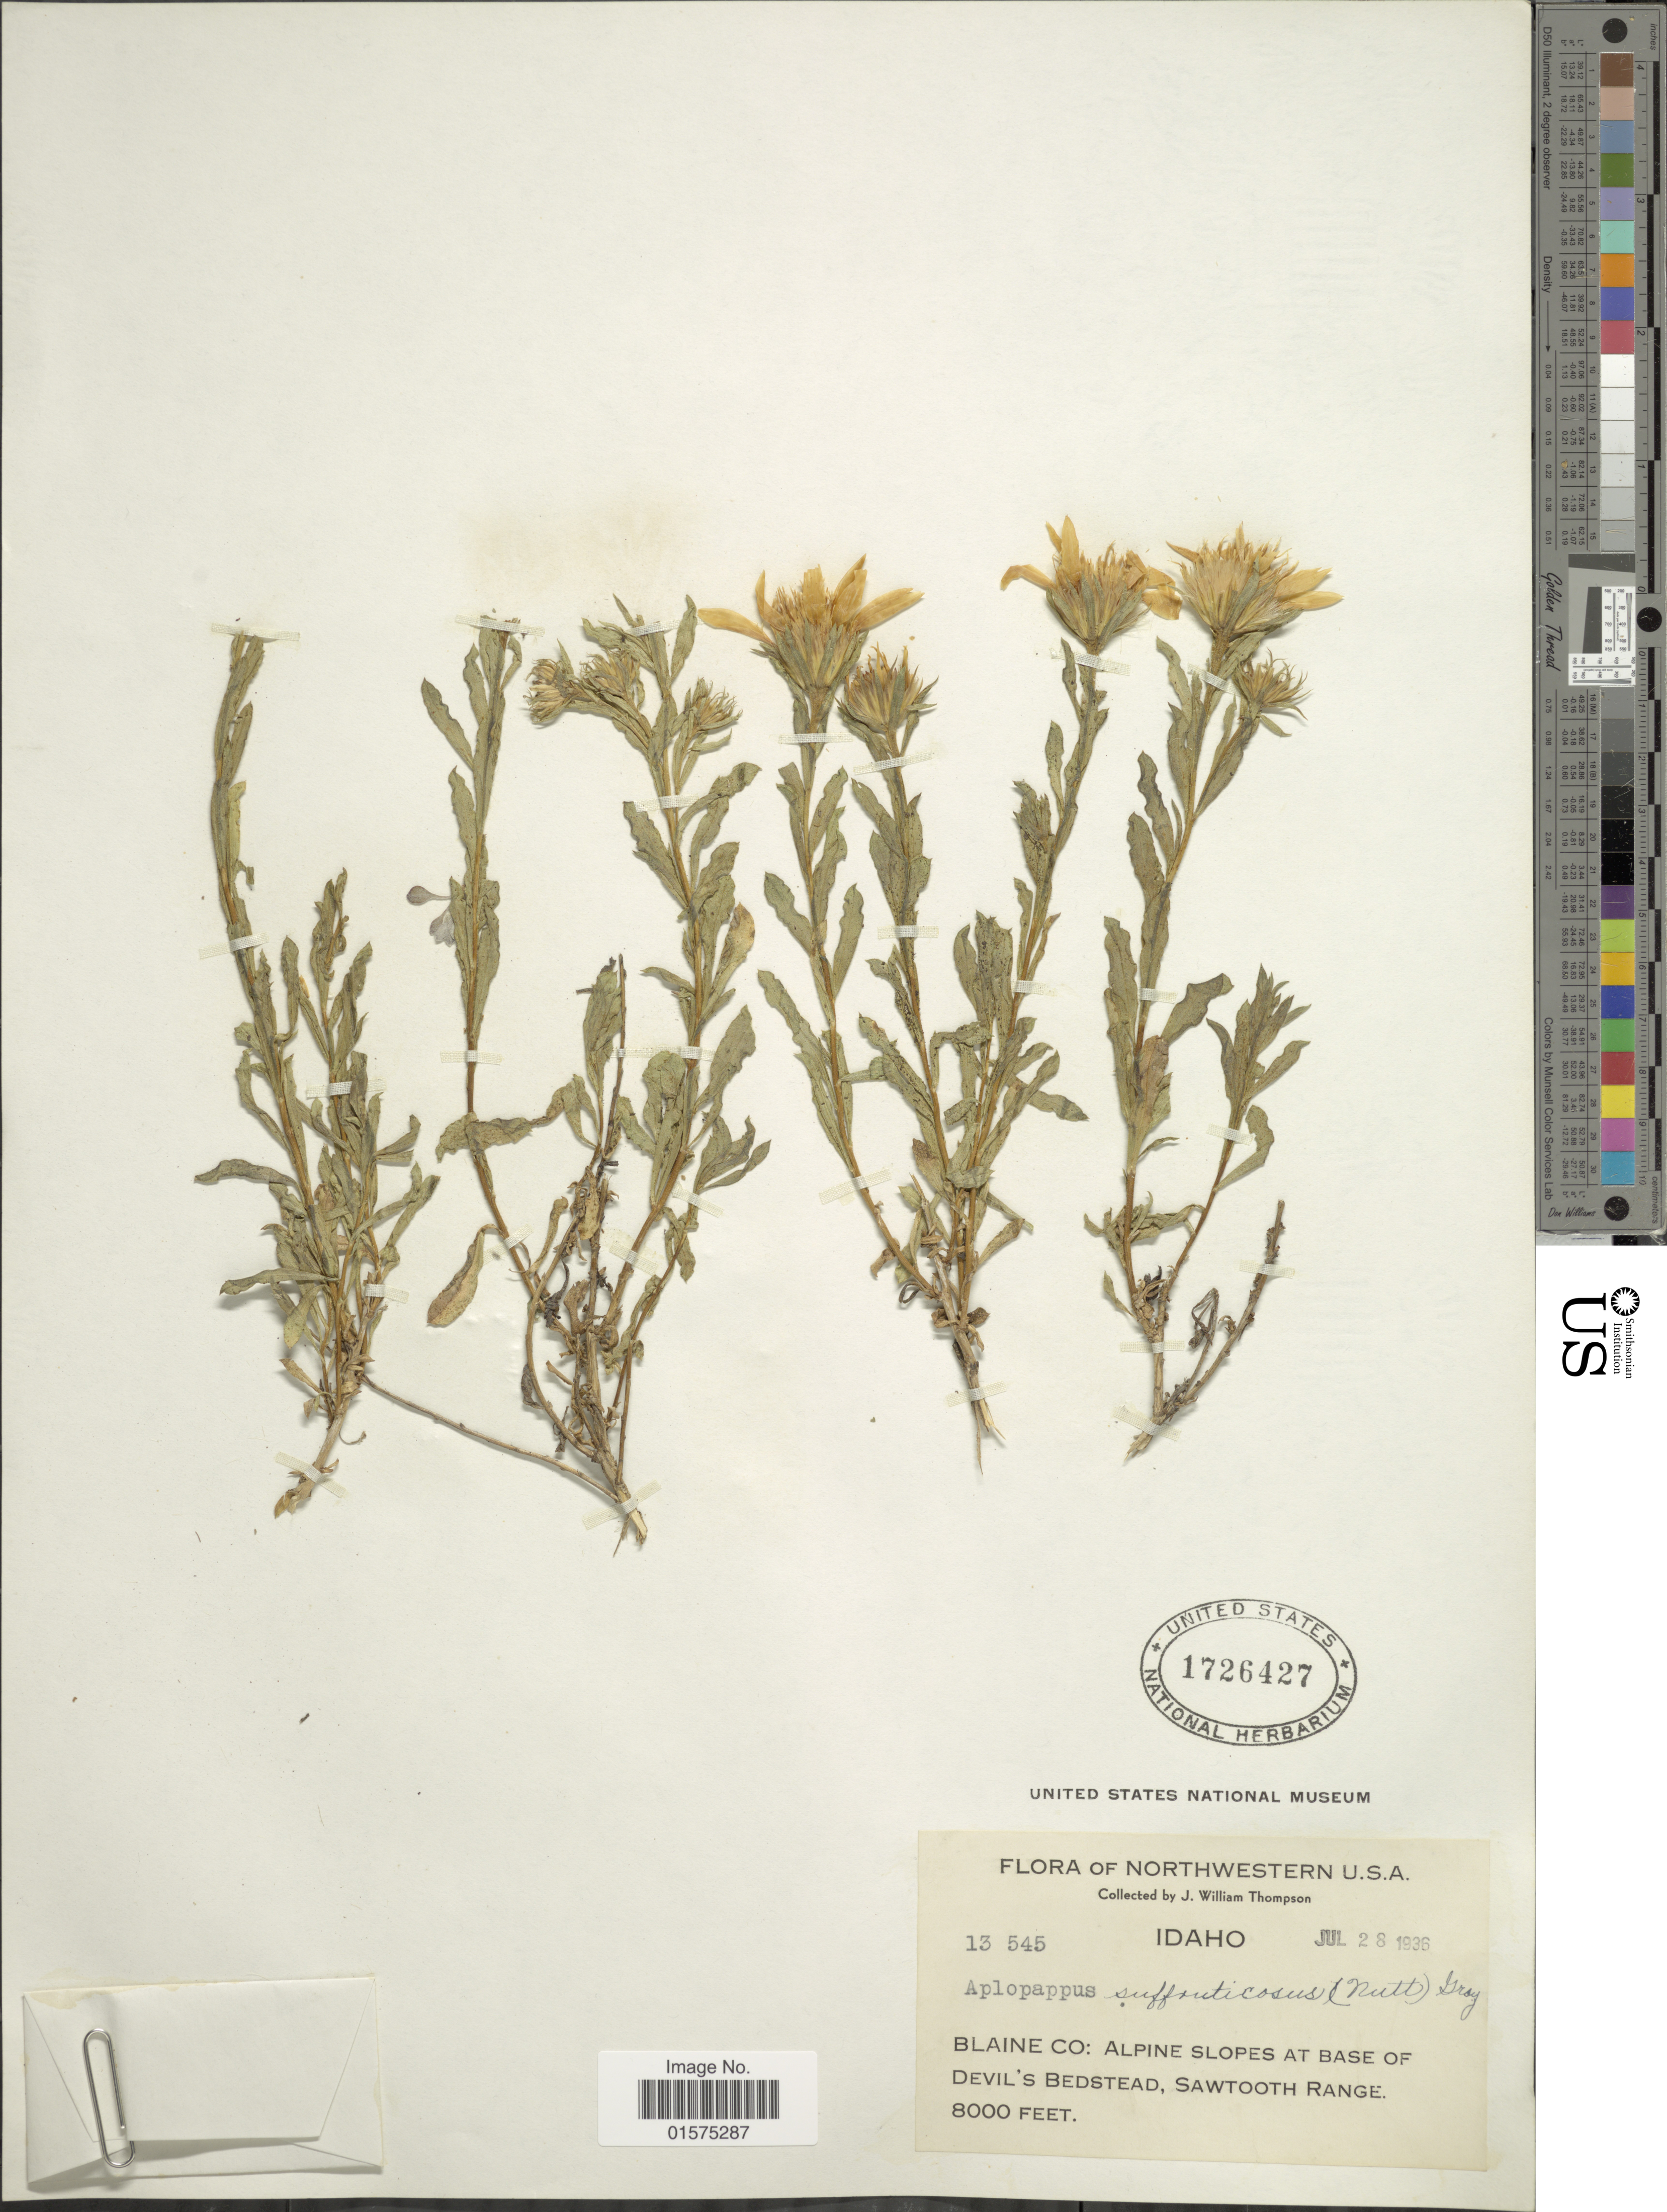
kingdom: Plantae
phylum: Tracheophyta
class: Magnoliopsida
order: Asterales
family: Asteraceae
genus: Ericameria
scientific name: Ericameria suffruticosa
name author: (Nutt.) G.L. Nesom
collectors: J. W. Thompson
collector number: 13545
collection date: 1936-07-28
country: United States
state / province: Idaho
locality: Northwestern U.S.A. Blaine Co: Alpine slopes at base of Devil's Bedstead, Sawtooth Range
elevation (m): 2438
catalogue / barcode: US 1726427